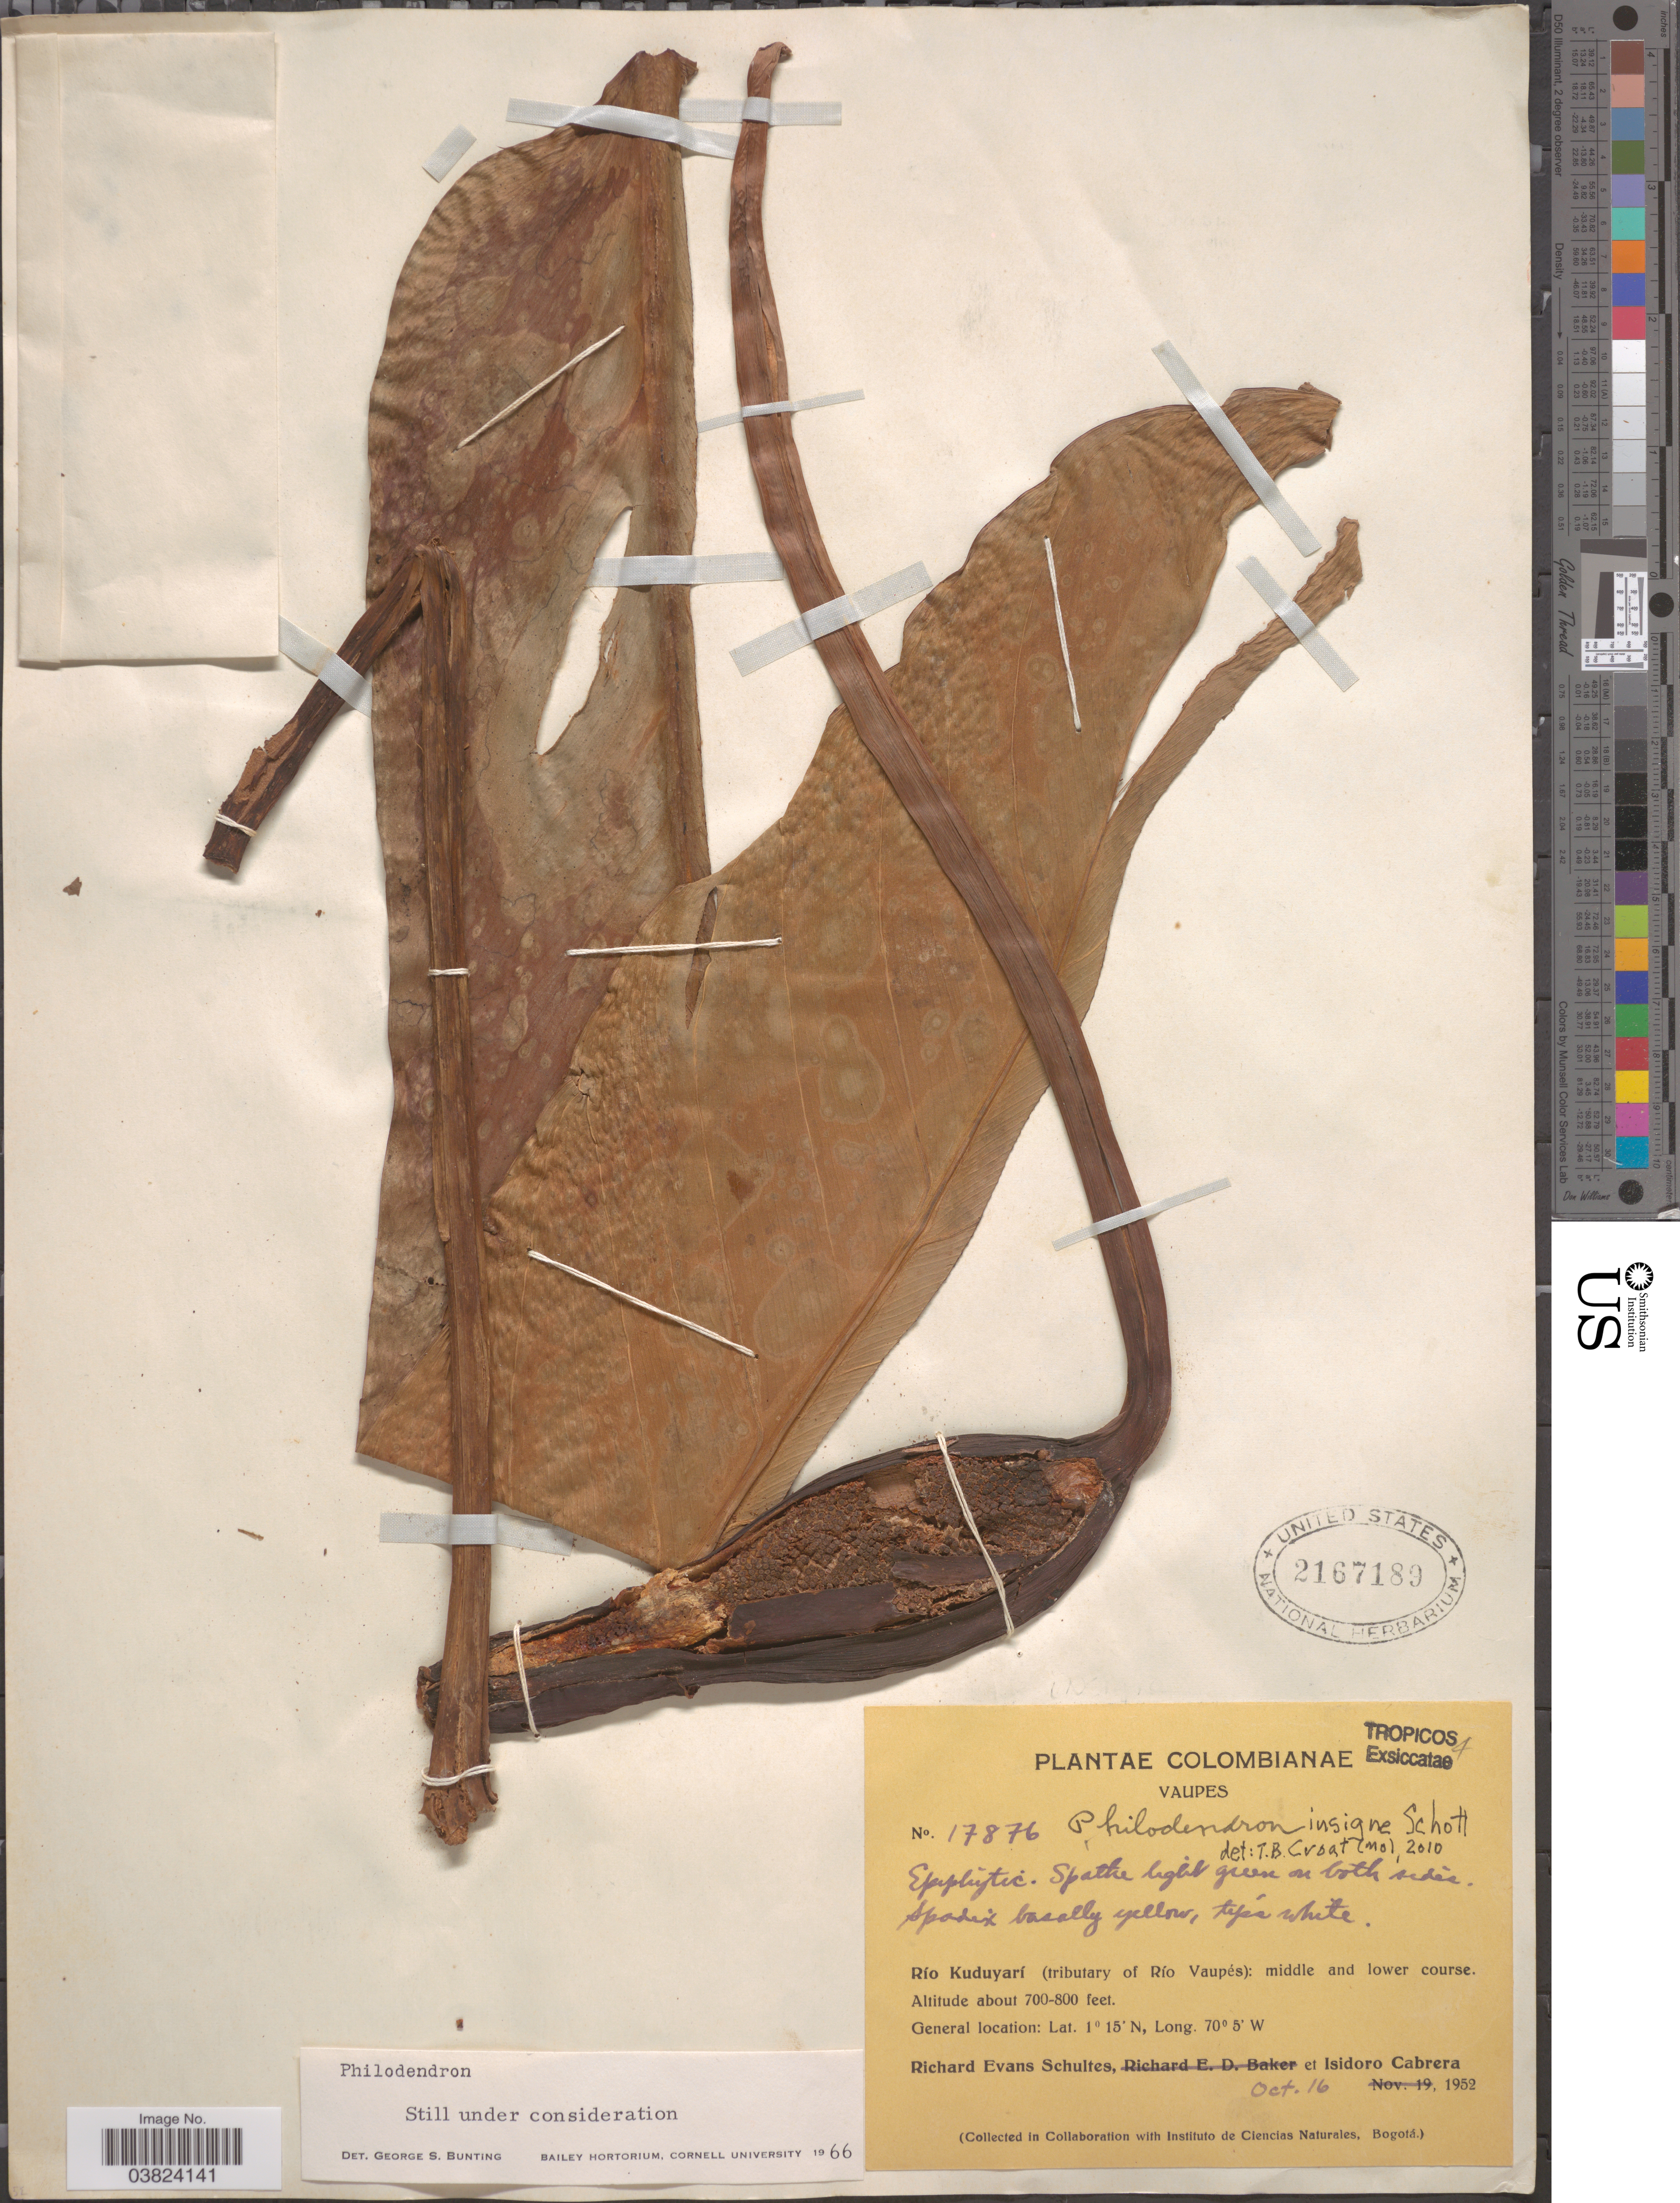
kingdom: Plantae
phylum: Tracheophyta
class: Liliopsida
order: Alismatales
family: Araceae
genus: Philodendron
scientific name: Philodendron insigne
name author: Schott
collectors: R. E. Schultes & I. Cabrera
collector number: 17876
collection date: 1952-10-16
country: Colombia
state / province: Vaupés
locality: Río Kuduyarí (tributary of Río Vaupés): middle and lower course.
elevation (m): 213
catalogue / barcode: US 2167189